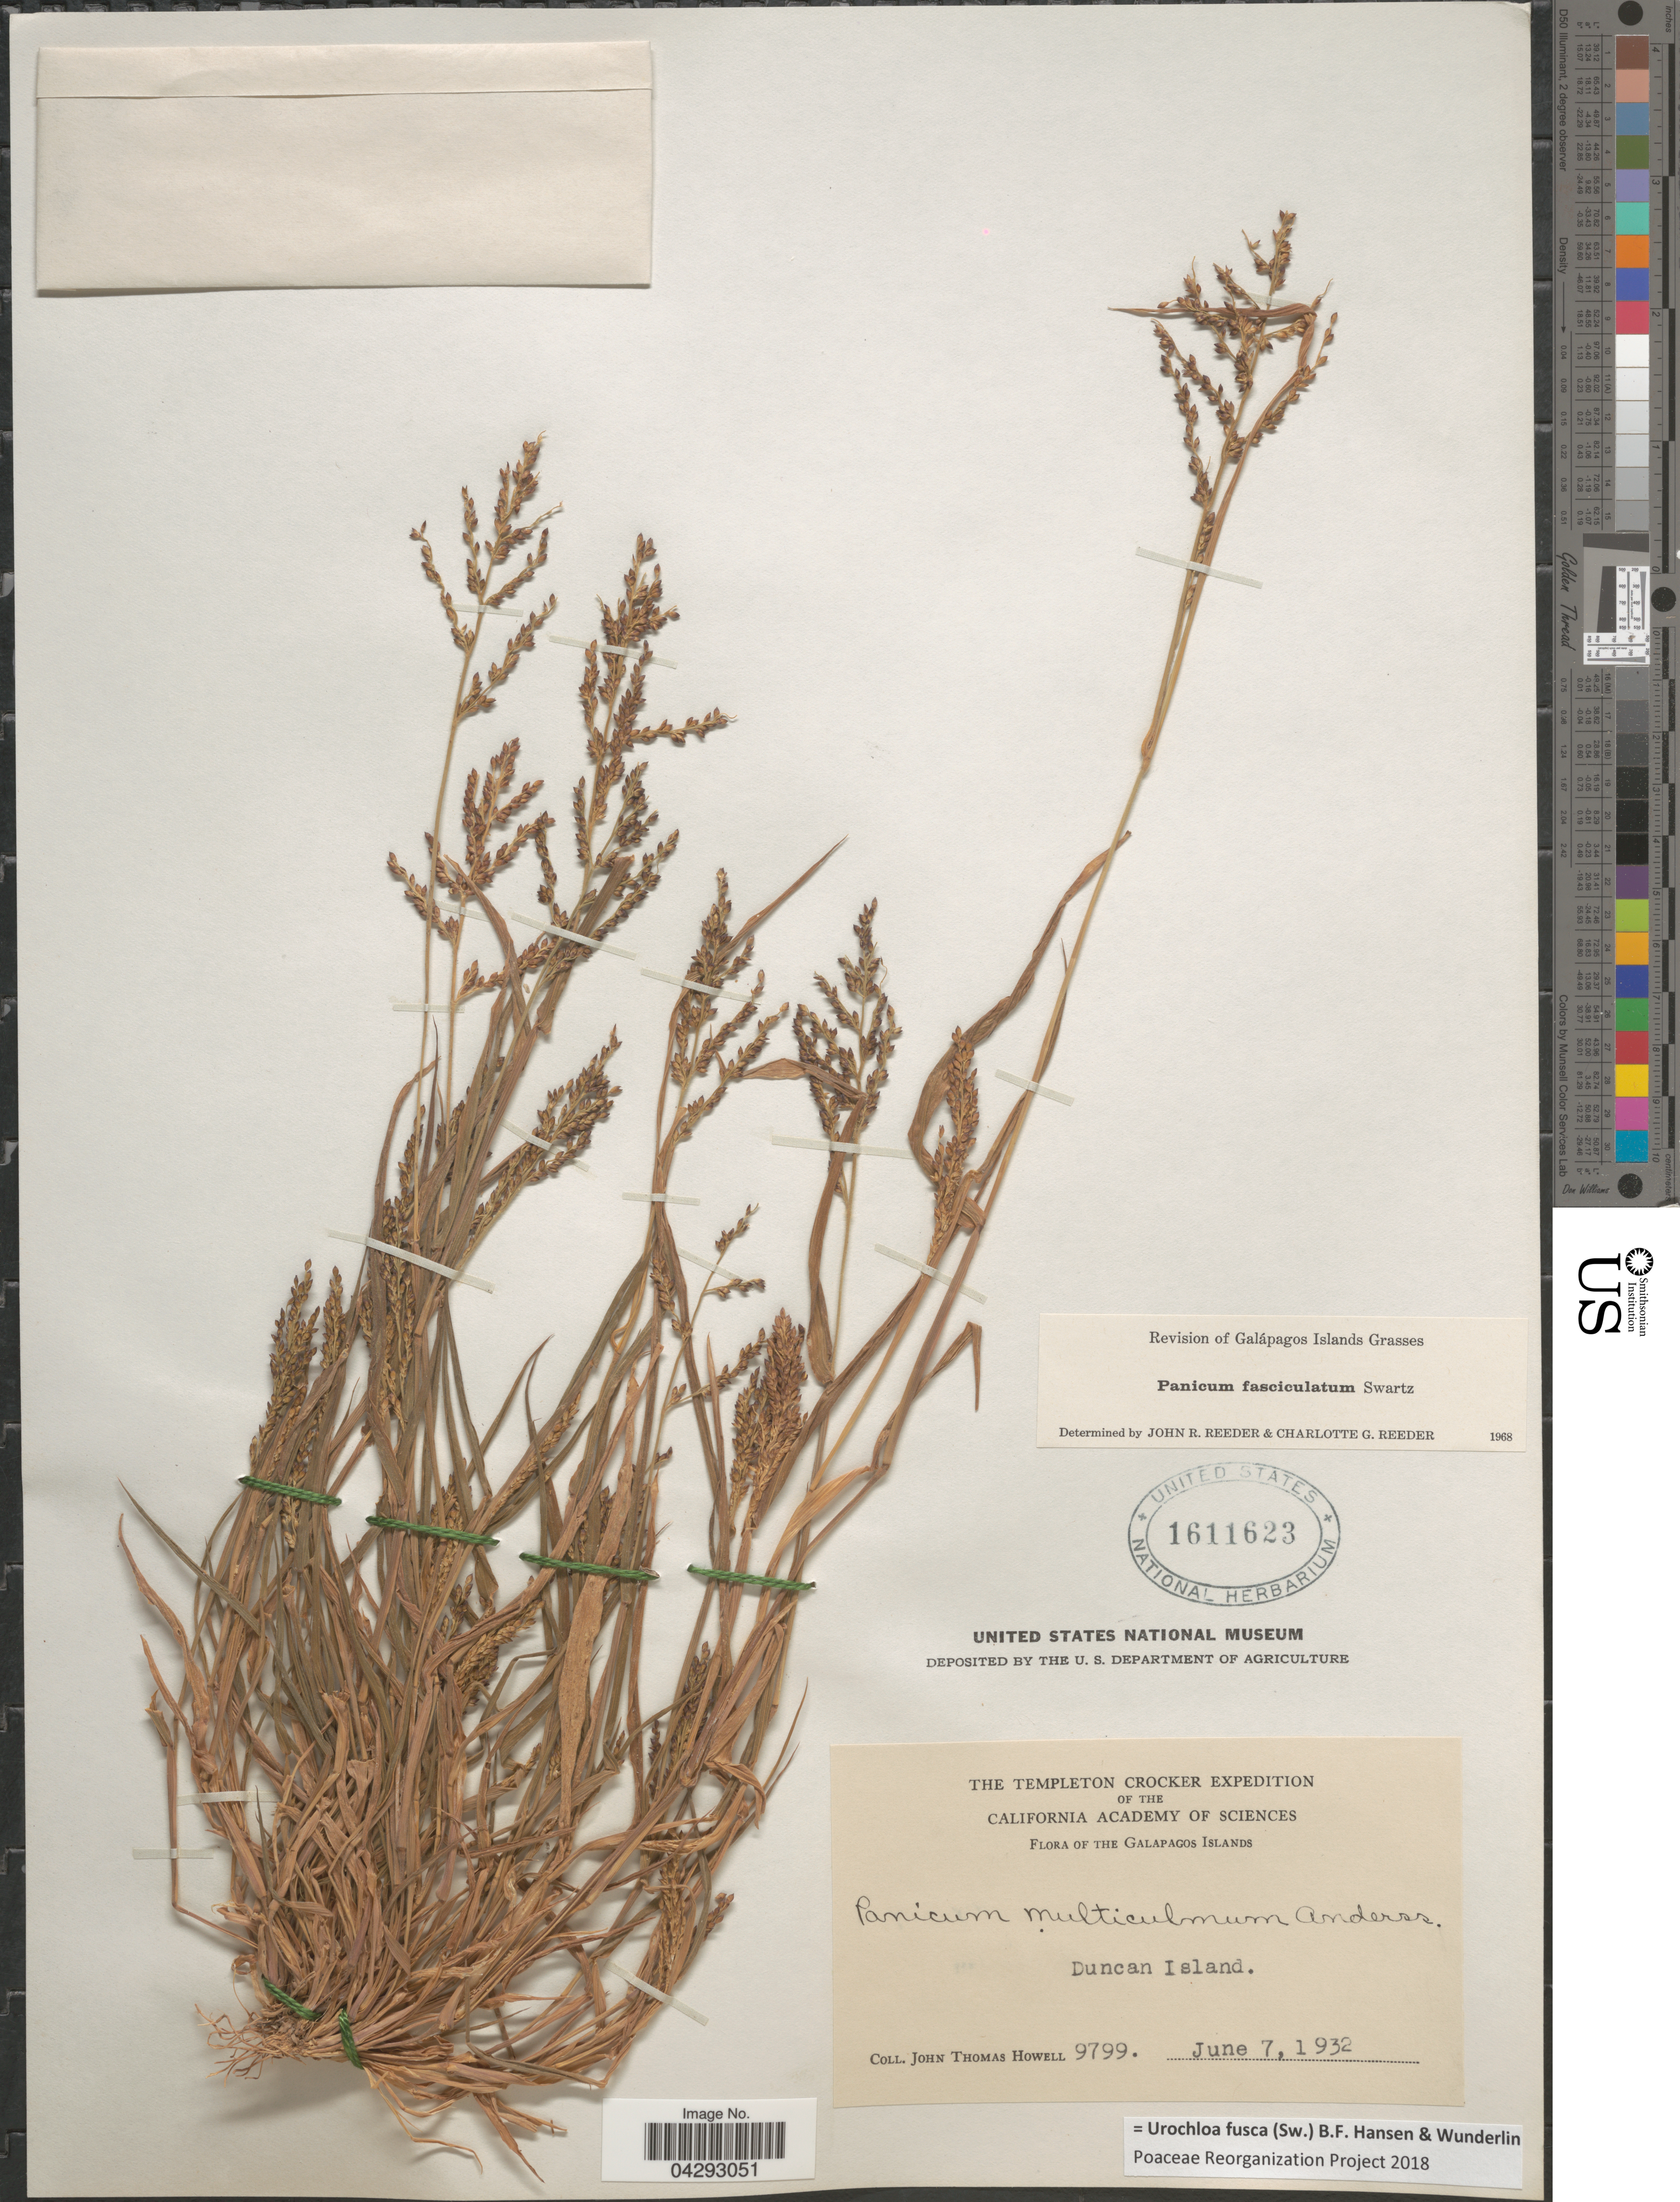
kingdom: Plantae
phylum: Tracheophyta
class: Liliopsida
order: Poales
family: Poaceae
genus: Urochloa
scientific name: Urochloa fusca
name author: (Sw.) B.F. Hansen & Wunderlin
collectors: J. T. Howell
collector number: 9799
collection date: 1932-06-07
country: Ecuador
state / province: Colón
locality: The Templeton Crocker Expedition of the California Academy of Sciences. Galapagos Islands. Duncan Island.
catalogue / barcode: US 1611623